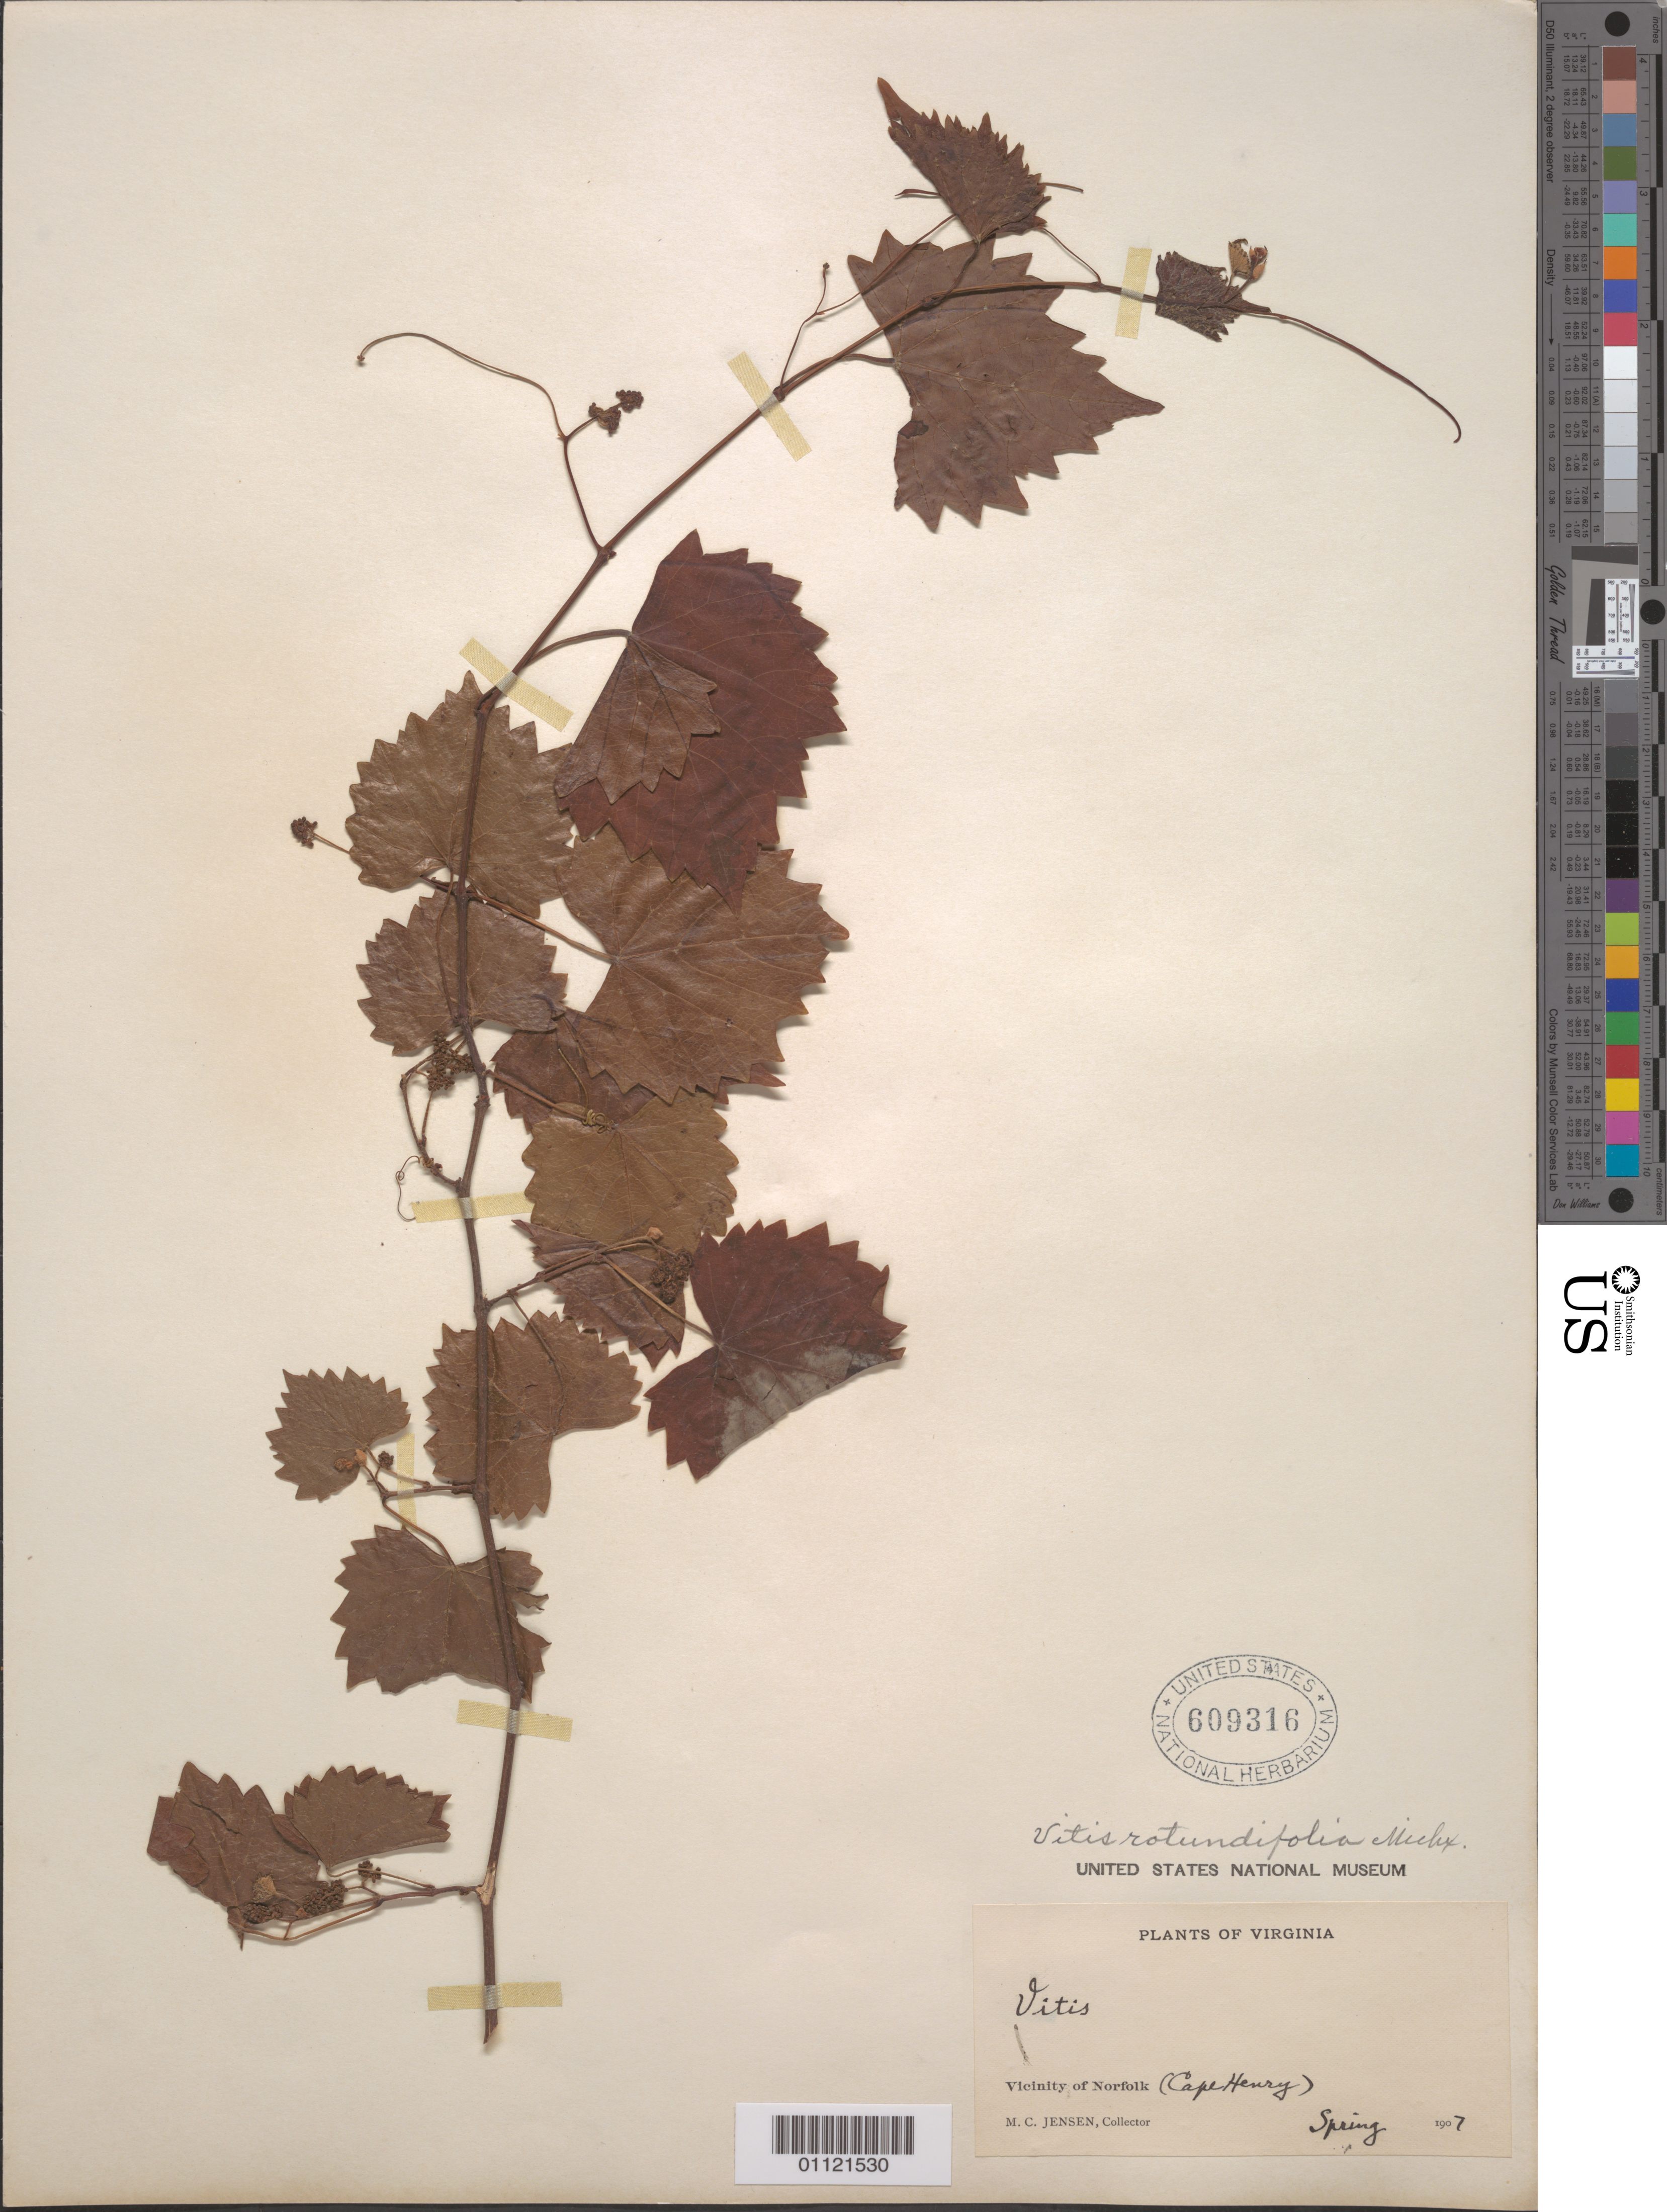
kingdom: Plantae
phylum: Tracheophyta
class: Magnoliopsida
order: Vitales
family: Vitaceae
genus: Vitis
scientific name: Vitis rotundifolia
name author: Michx.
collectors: M. C. Jensen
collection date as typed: Spring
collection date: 1907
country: United States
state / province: Virginia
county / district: City of Virginia Beach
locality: Vicinity of Norfolk. Cape Henry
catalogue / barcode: US 609316